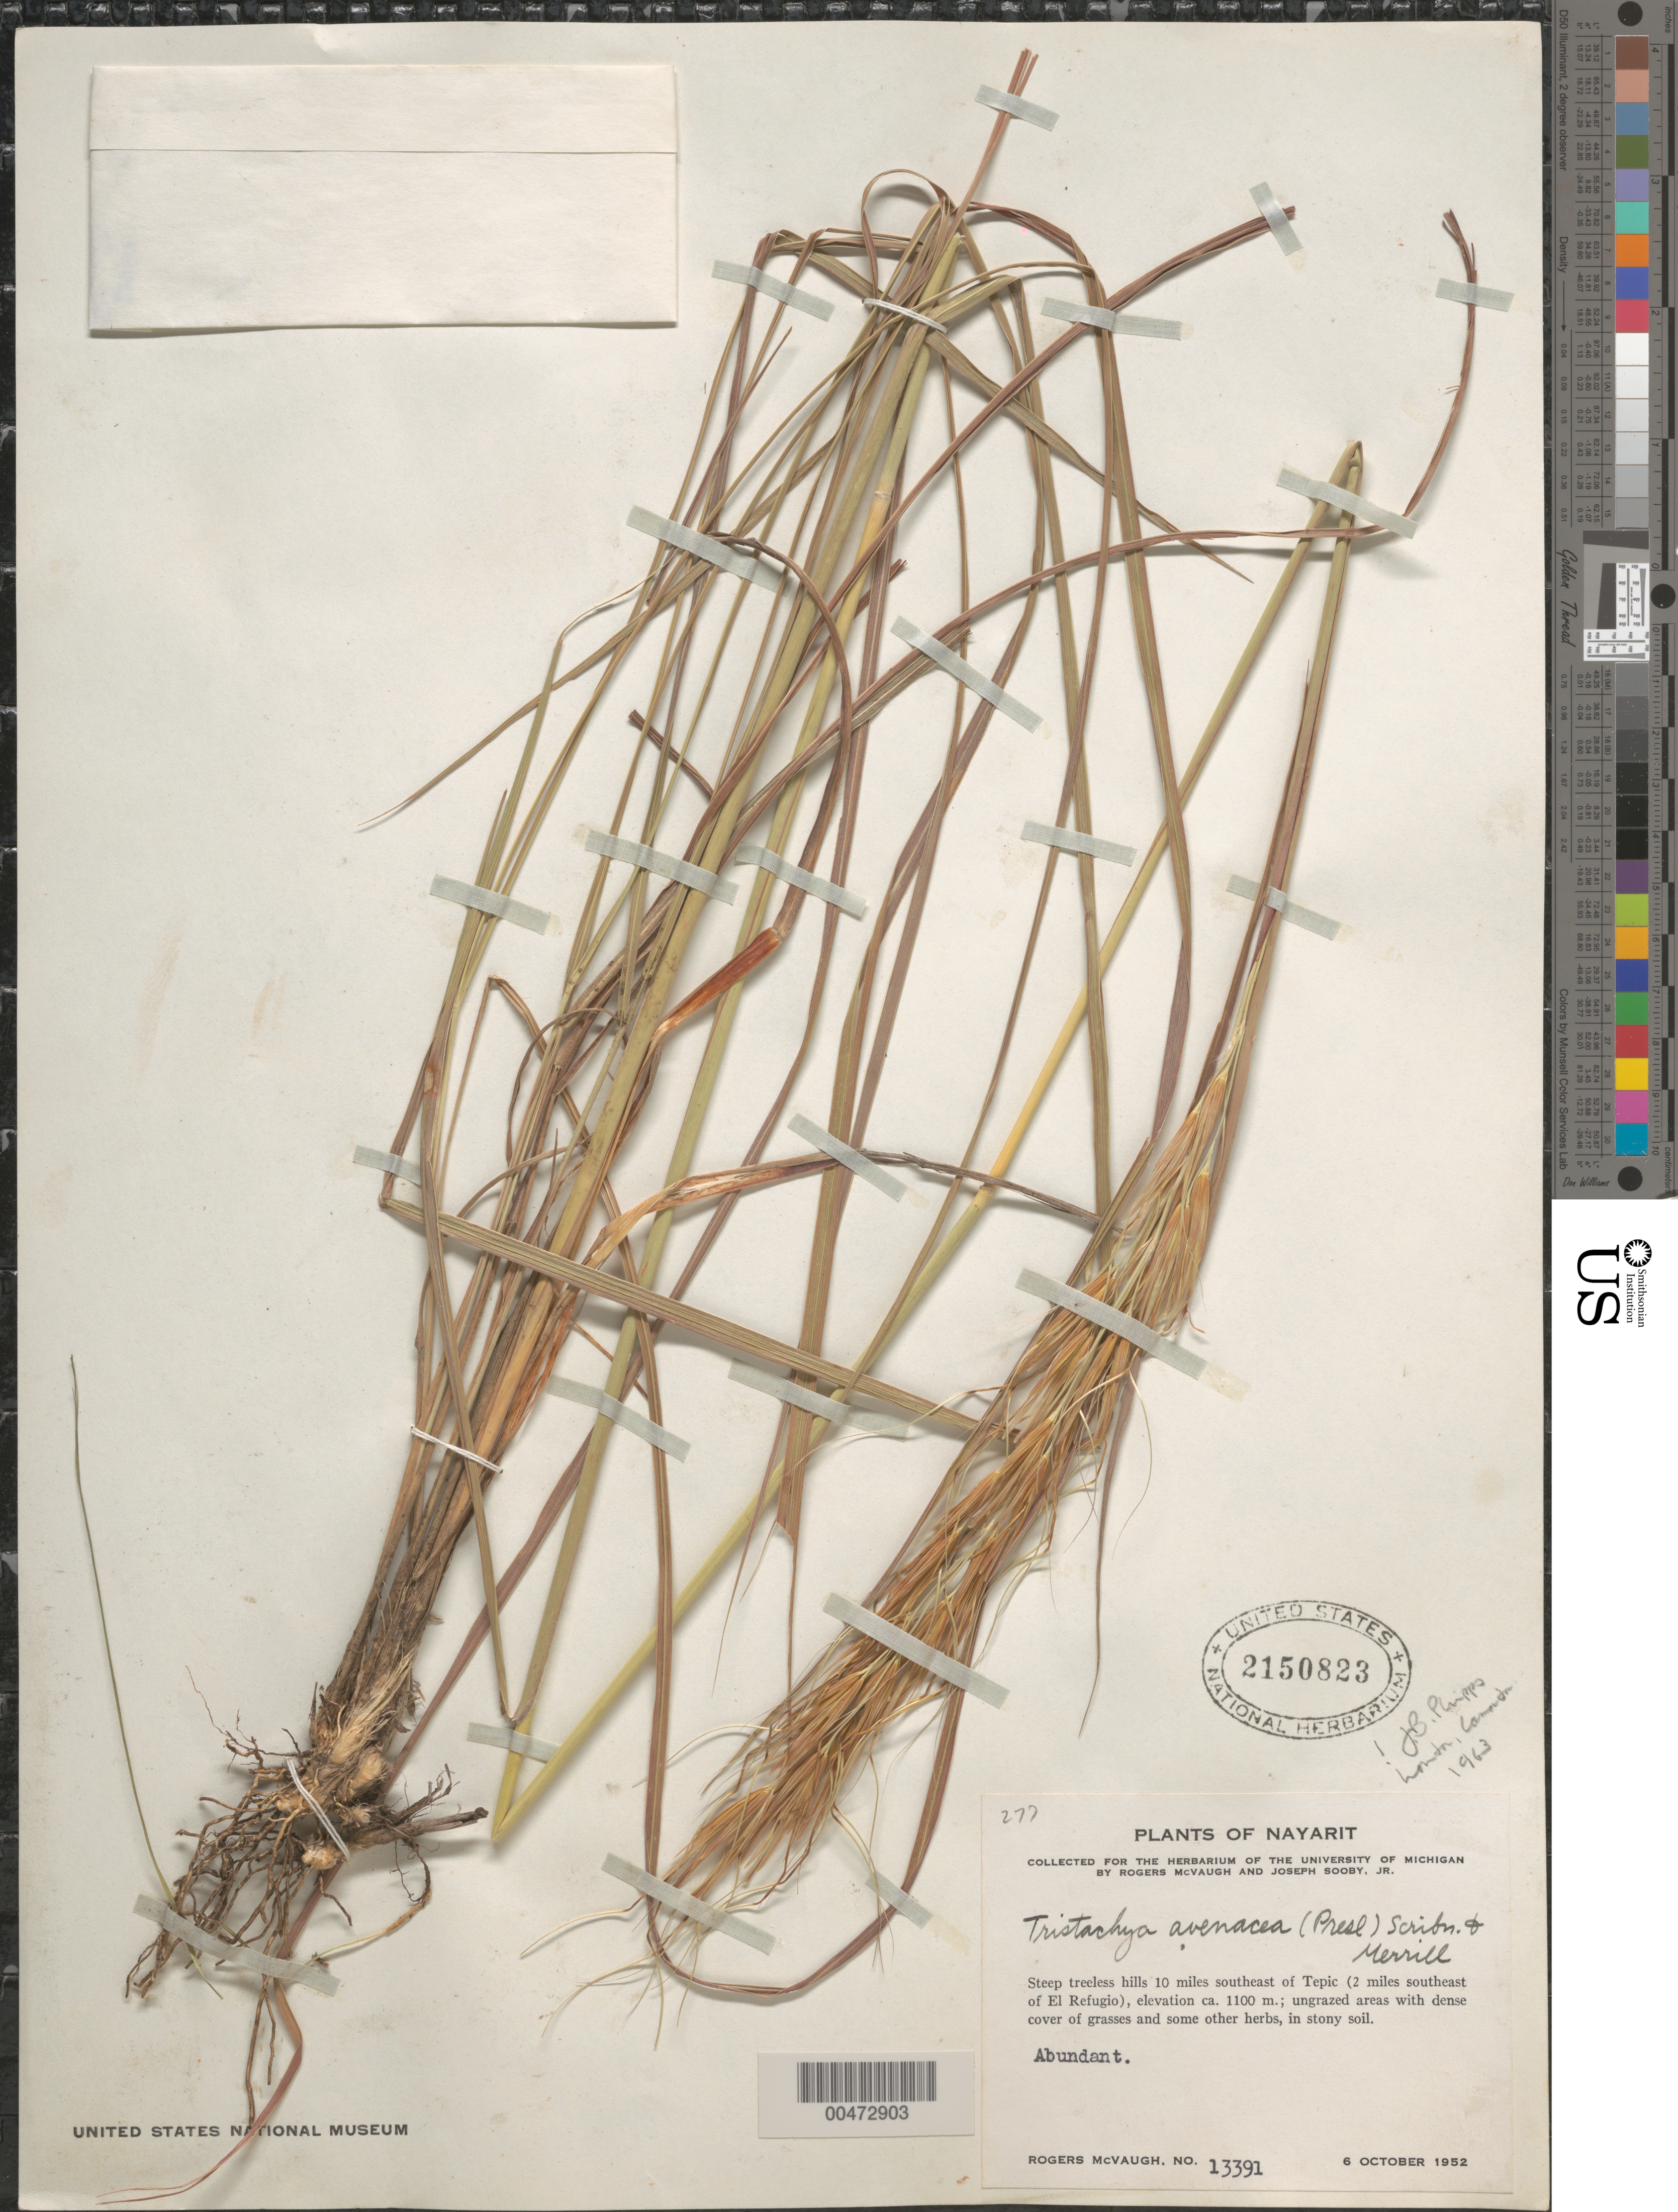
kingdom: Plantae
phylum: Tracheophyta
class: Liliopsida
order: Poales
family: Poaceae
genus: Tristachya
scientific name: Tristachya avenacea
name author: Scribn. & Merr.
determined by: Phipps, James B., (UWO), University of Western Ontario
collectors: R. McVaugh & J. Sooby Jr.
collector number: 13391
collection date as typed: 6 Oct 1952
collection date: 1952-10-06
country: Mexico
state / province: Nayarit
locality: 10 mi SE of Tepic (2 mi SE of El Refugio)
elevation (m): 1100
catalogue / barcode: US 2150823